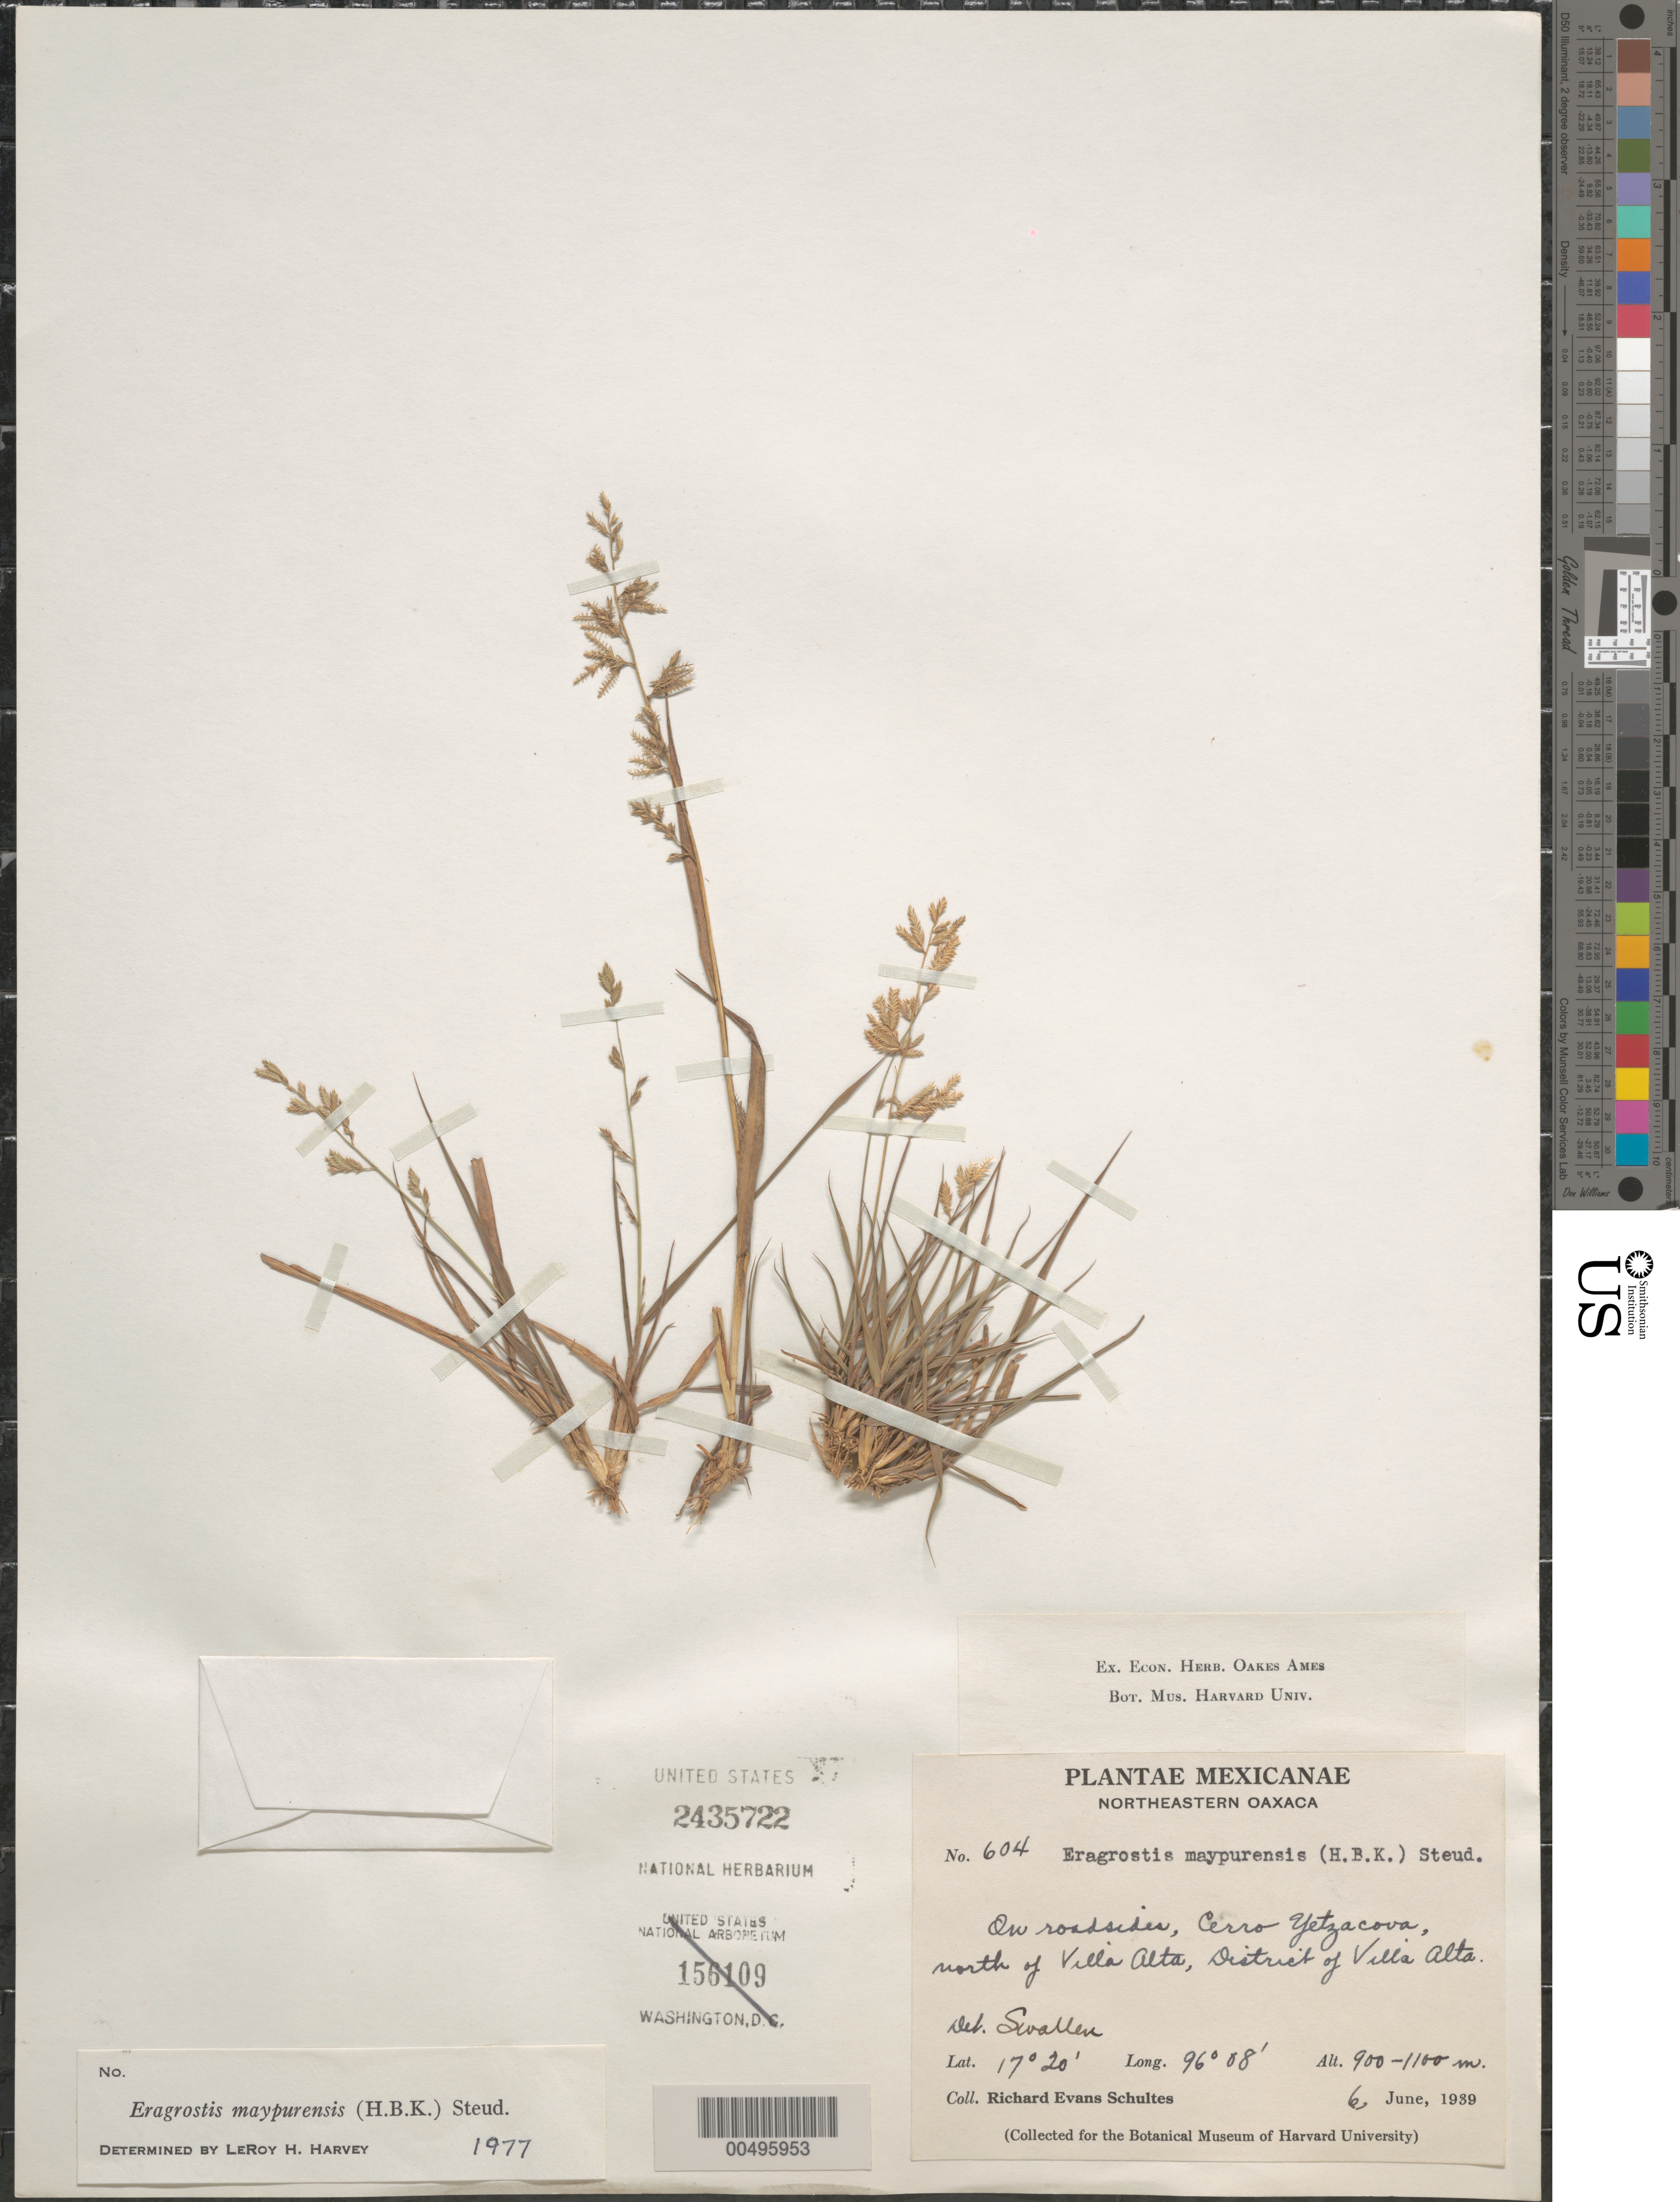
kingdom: Plantae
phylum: Tracheophyta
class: Liliopsida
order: Poales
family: Poaceae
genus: Eragrostis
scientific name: Eragrostis maypurensis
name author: (Kunth) Steud.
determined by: Harvey, L. H.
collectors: R. E. Schultes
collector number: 604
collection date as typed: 6 Jun 1939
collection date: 1939-06-06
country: Mexico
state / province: Oaxaca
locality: NE Oaxaca, Cerro Yetzacova, N of Villa Alta, Villa Alta Dist.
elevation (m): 900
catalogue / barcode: US 2435722